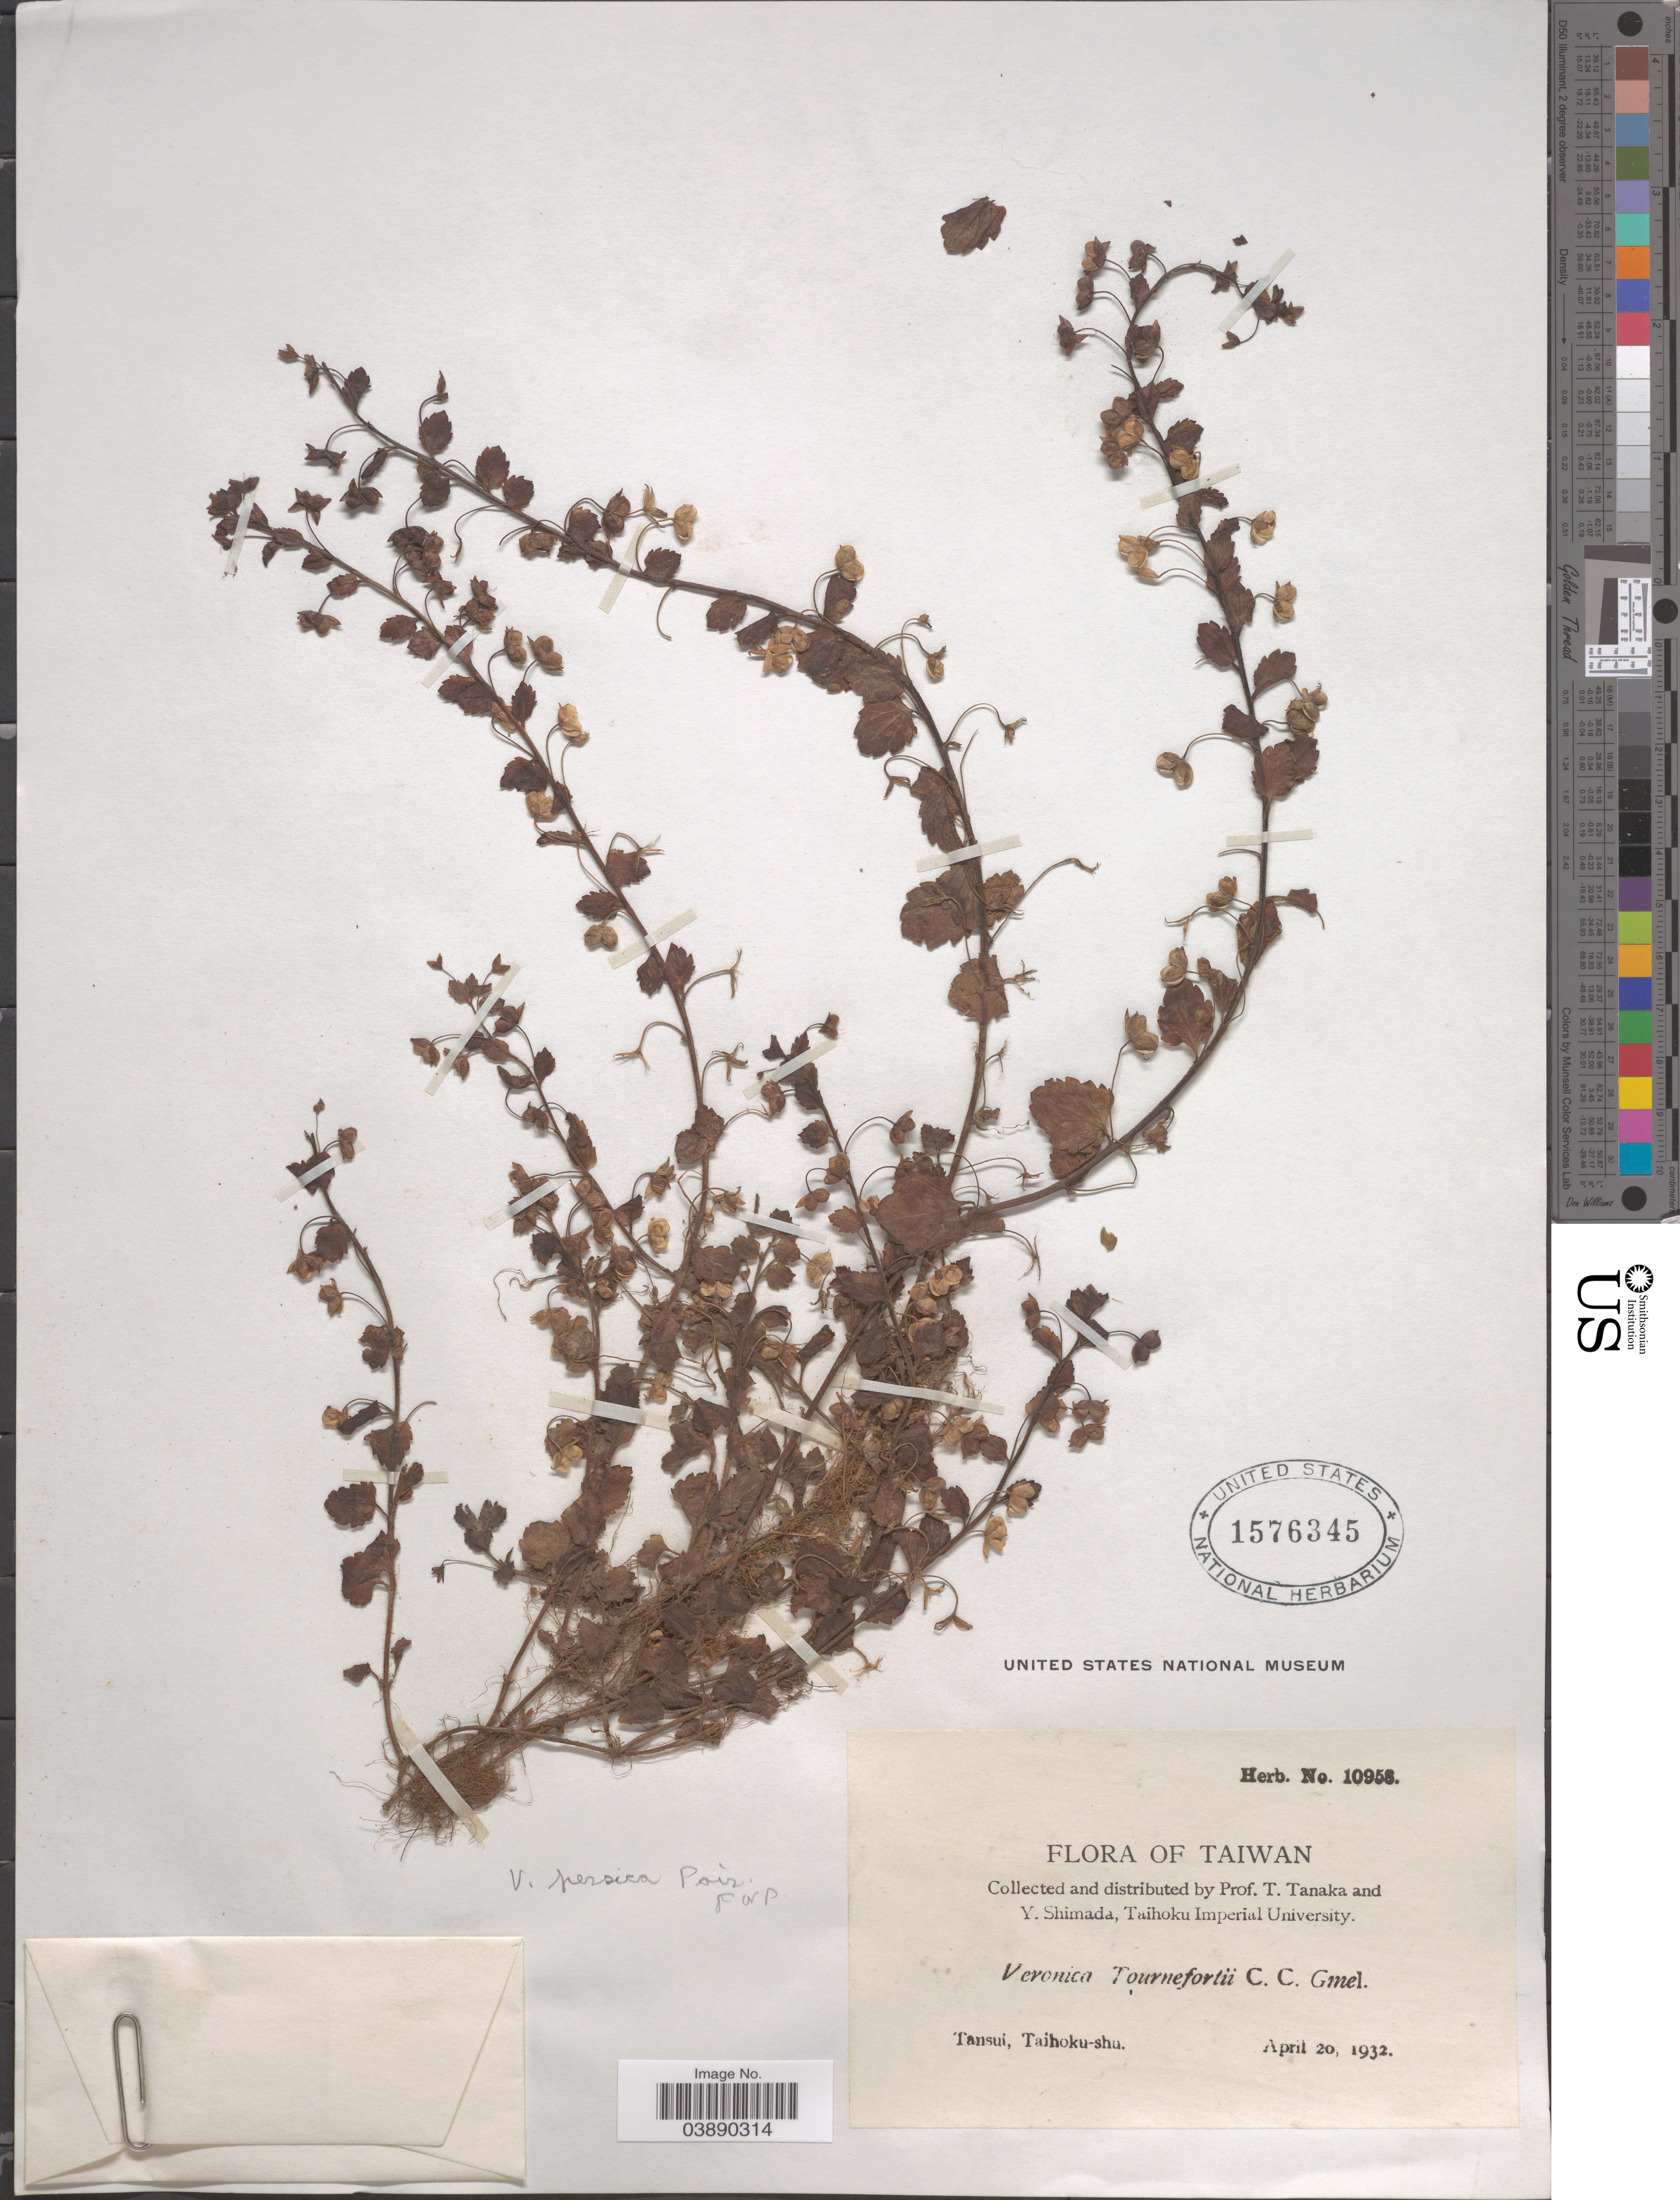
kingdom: Plantae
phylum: Tracheophyta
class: Magnoliopsida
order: Lamiales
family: Plantaginaceae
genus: Veronica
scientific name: Veronica persica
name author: Poir.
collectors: T. Tanaka & Y. Shimada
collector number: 10958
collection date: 1932-04-20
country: Taiwan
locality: Tansui, Taihoku-shu.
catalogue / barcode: US 1576345